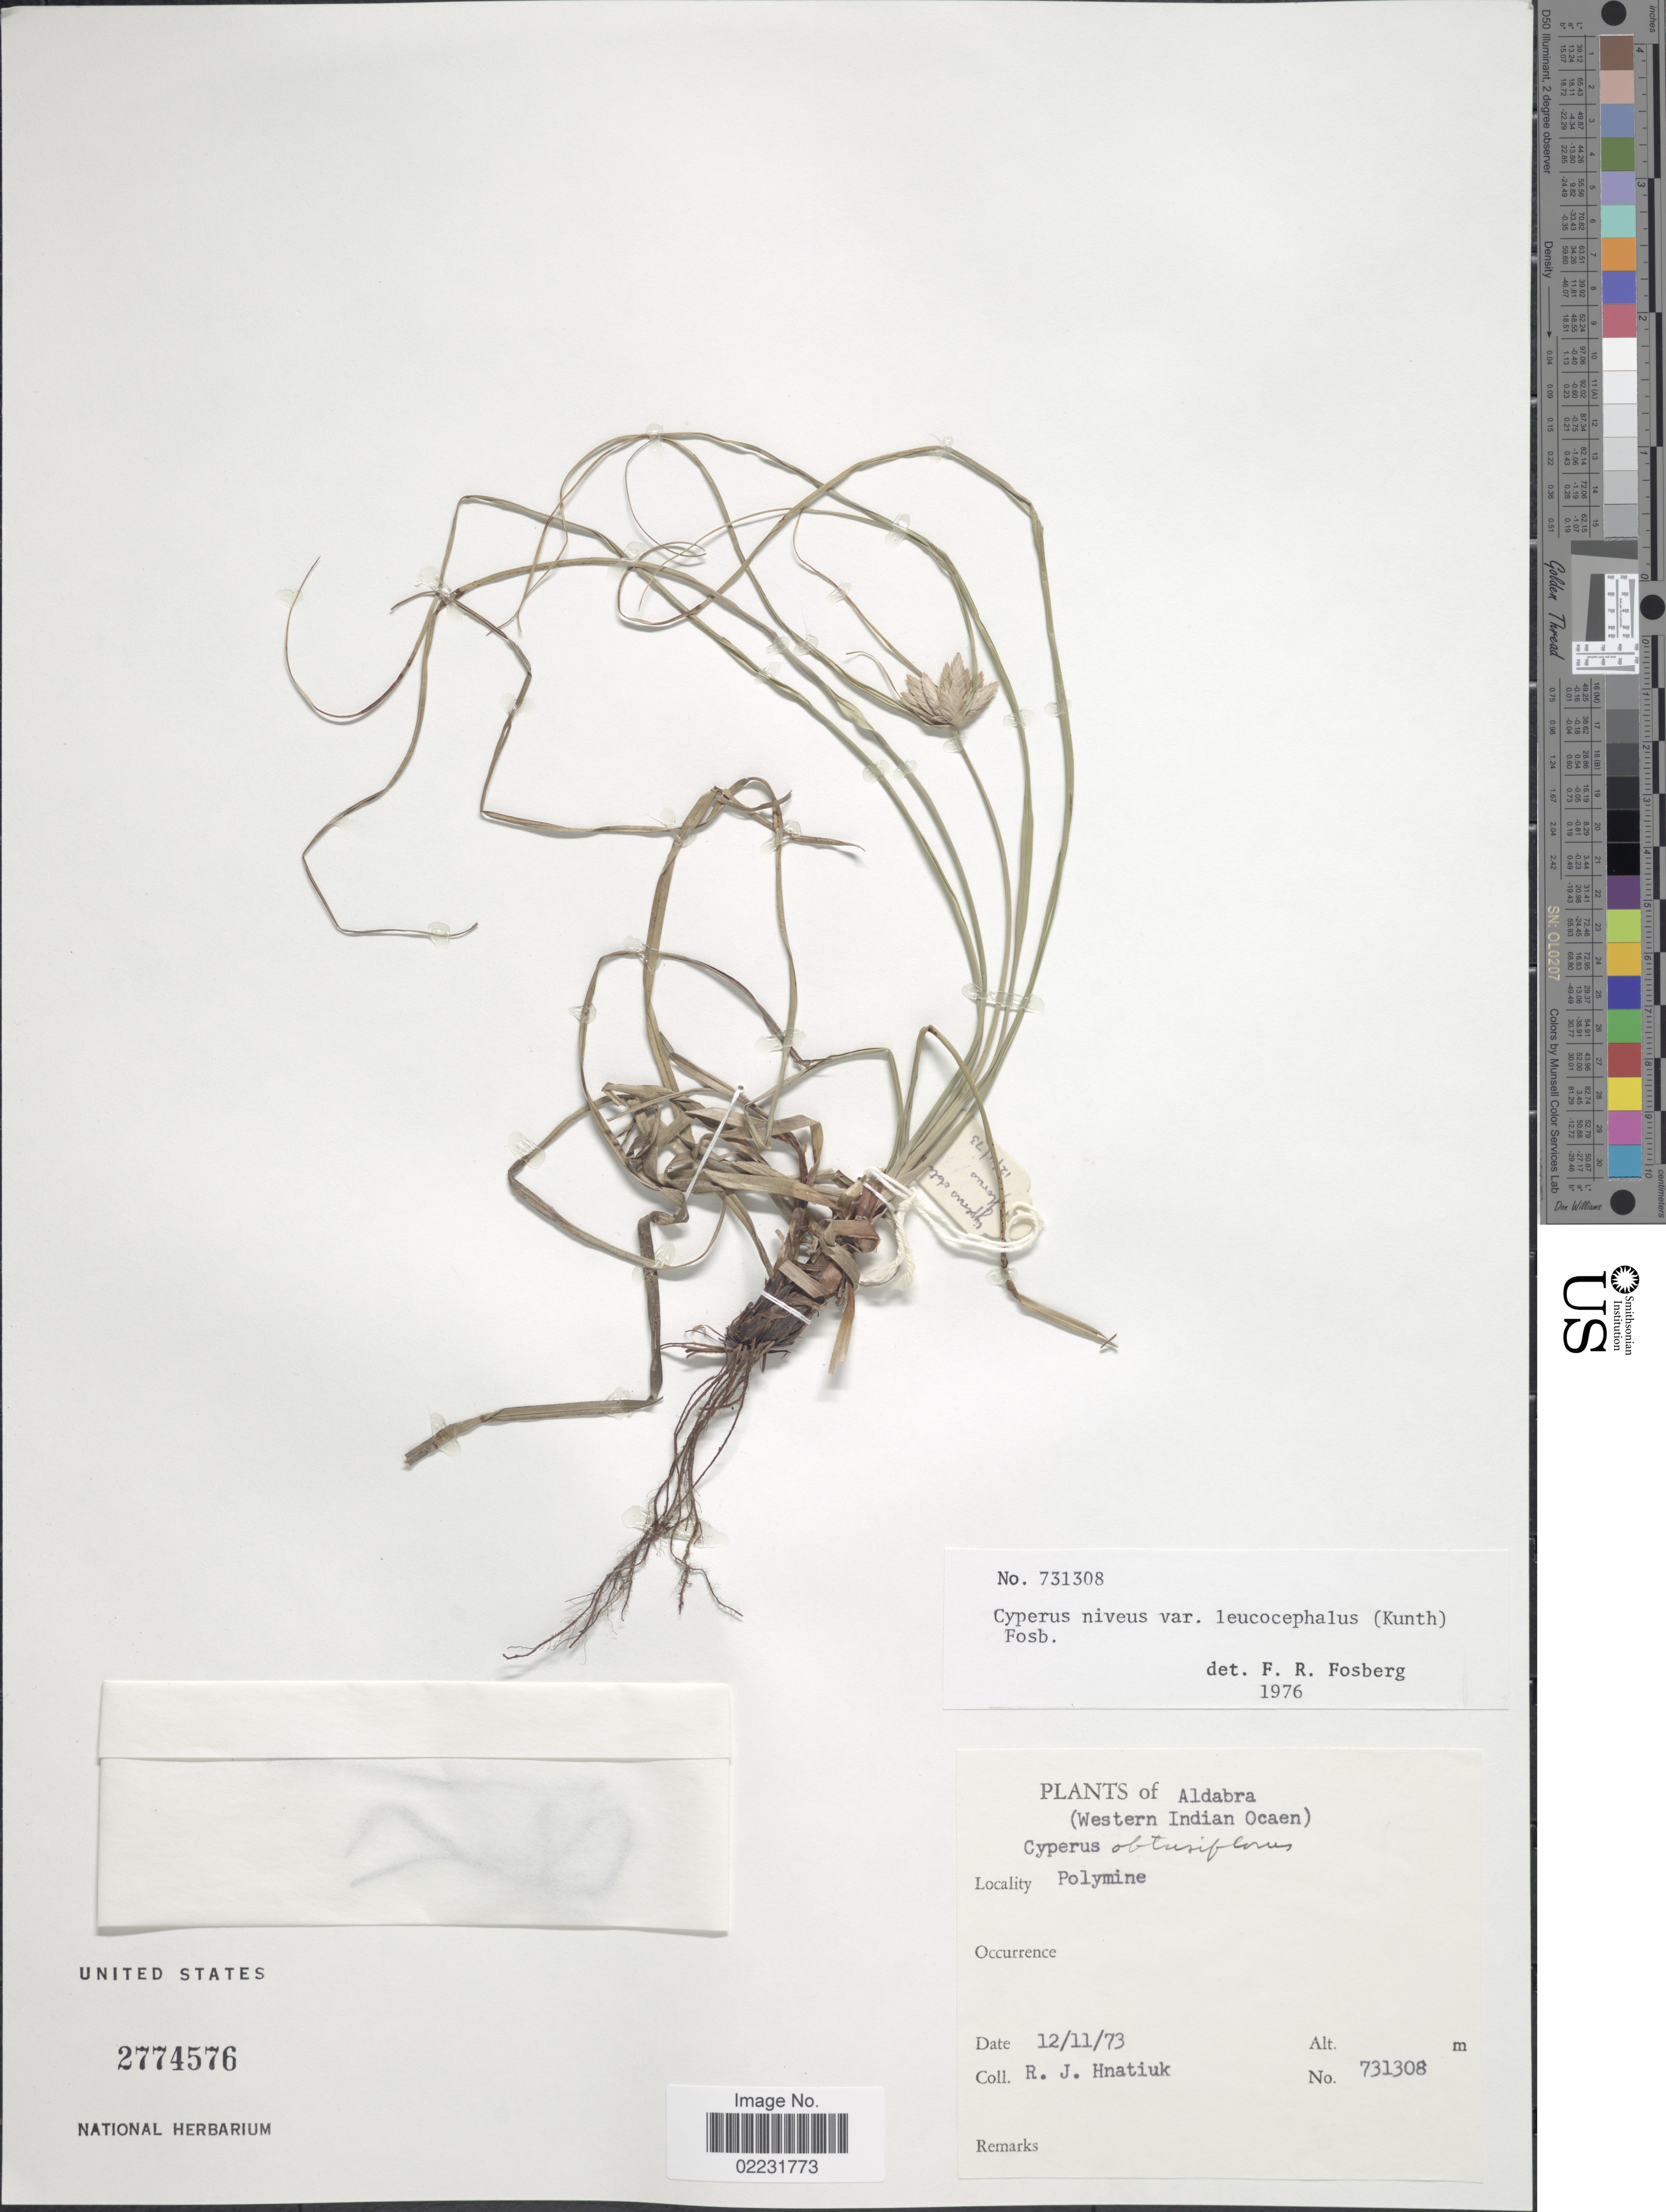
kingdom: Plantae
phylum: Tracheophyta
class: Liliopsida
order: Poales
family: Cyperaceae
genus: Cyperus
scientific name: Cyperus niveus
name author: Retz.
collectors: R. Hnatiuk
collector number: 731308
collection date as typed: Transcribed d/m/y: 12/11/73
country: Seychelles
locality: Aldabra (Western Indian Ocean), Polymine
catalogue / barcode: US 2774576